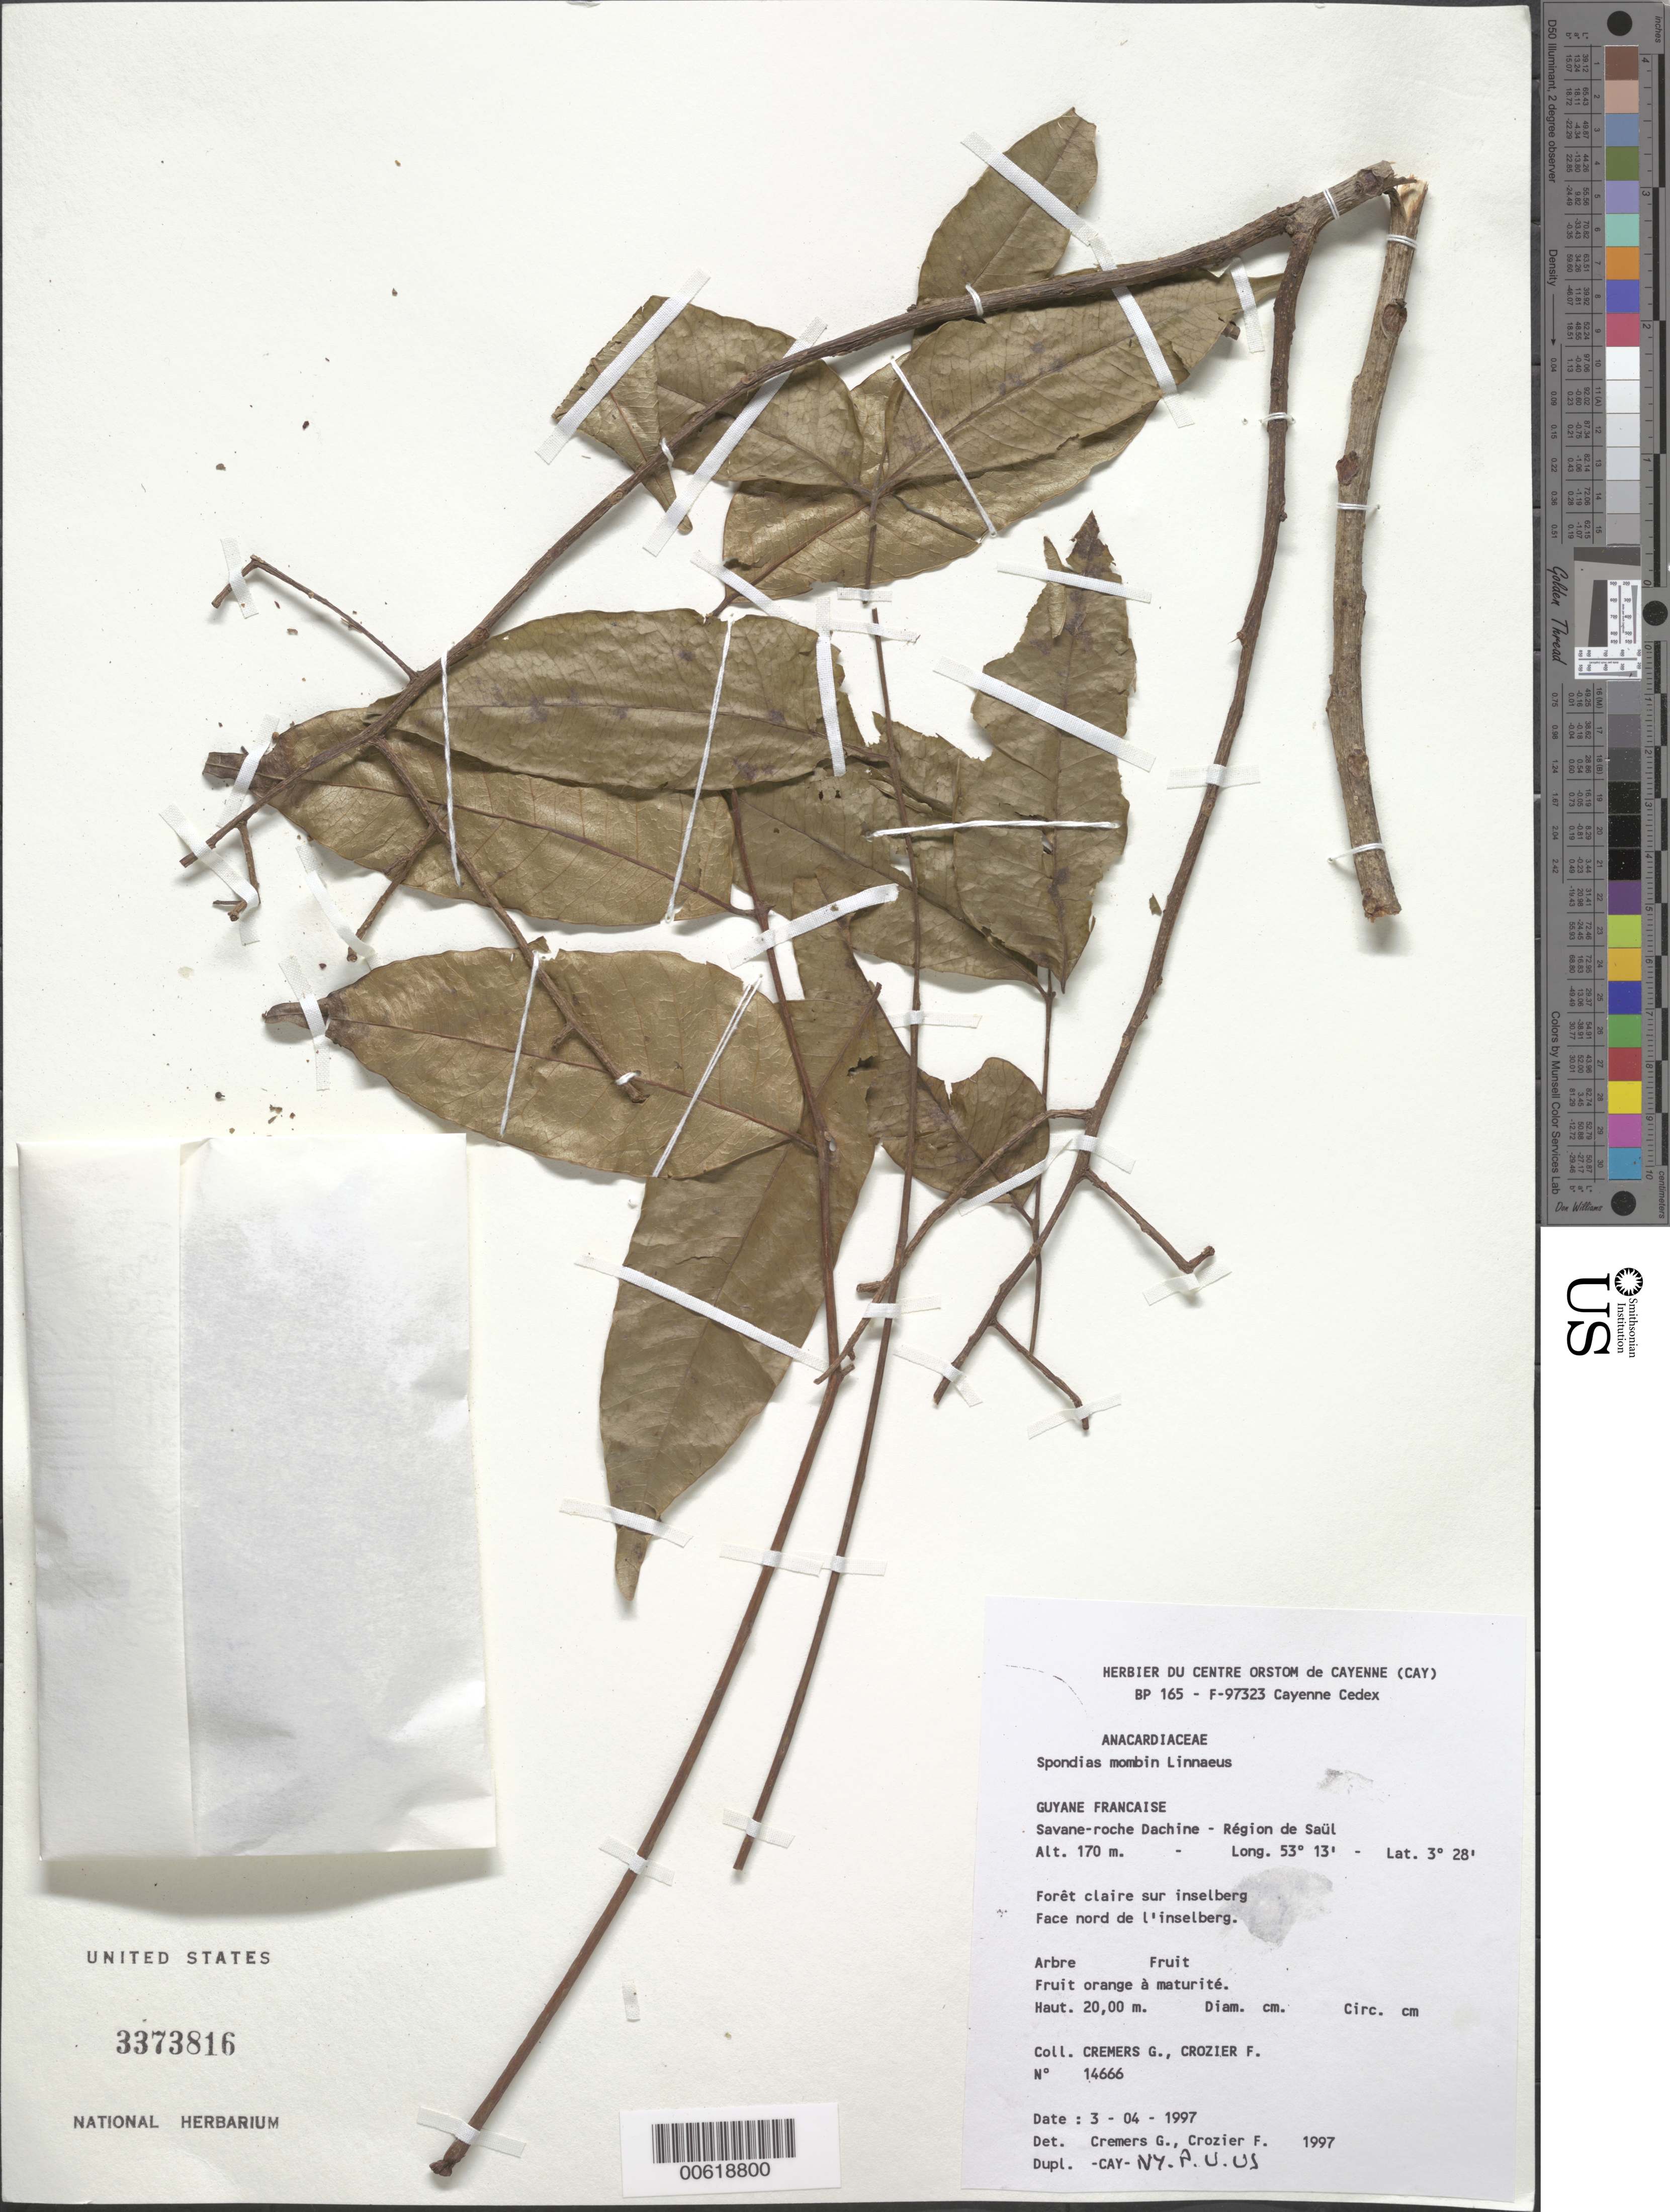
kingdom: Plantae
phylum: Tracheophyta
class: Magnoliopsida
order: Sapindales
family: Anacardiaceae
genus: Spondias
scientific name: Spondias mombin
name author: L.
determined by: Feuillet, C.; Cremers, G.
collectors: G. Cremers & F. Crozier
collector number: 14666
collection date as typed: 3-Apr-97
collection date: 1997-04-03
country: French Guiana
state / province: Saint-Laurent-du-Maroni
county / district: Saül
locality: Saül, savane-roche Dachine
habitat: Forêt claire sur inselberg. Face nord de l 'inselberg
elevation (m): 170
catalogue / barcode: US 3373816